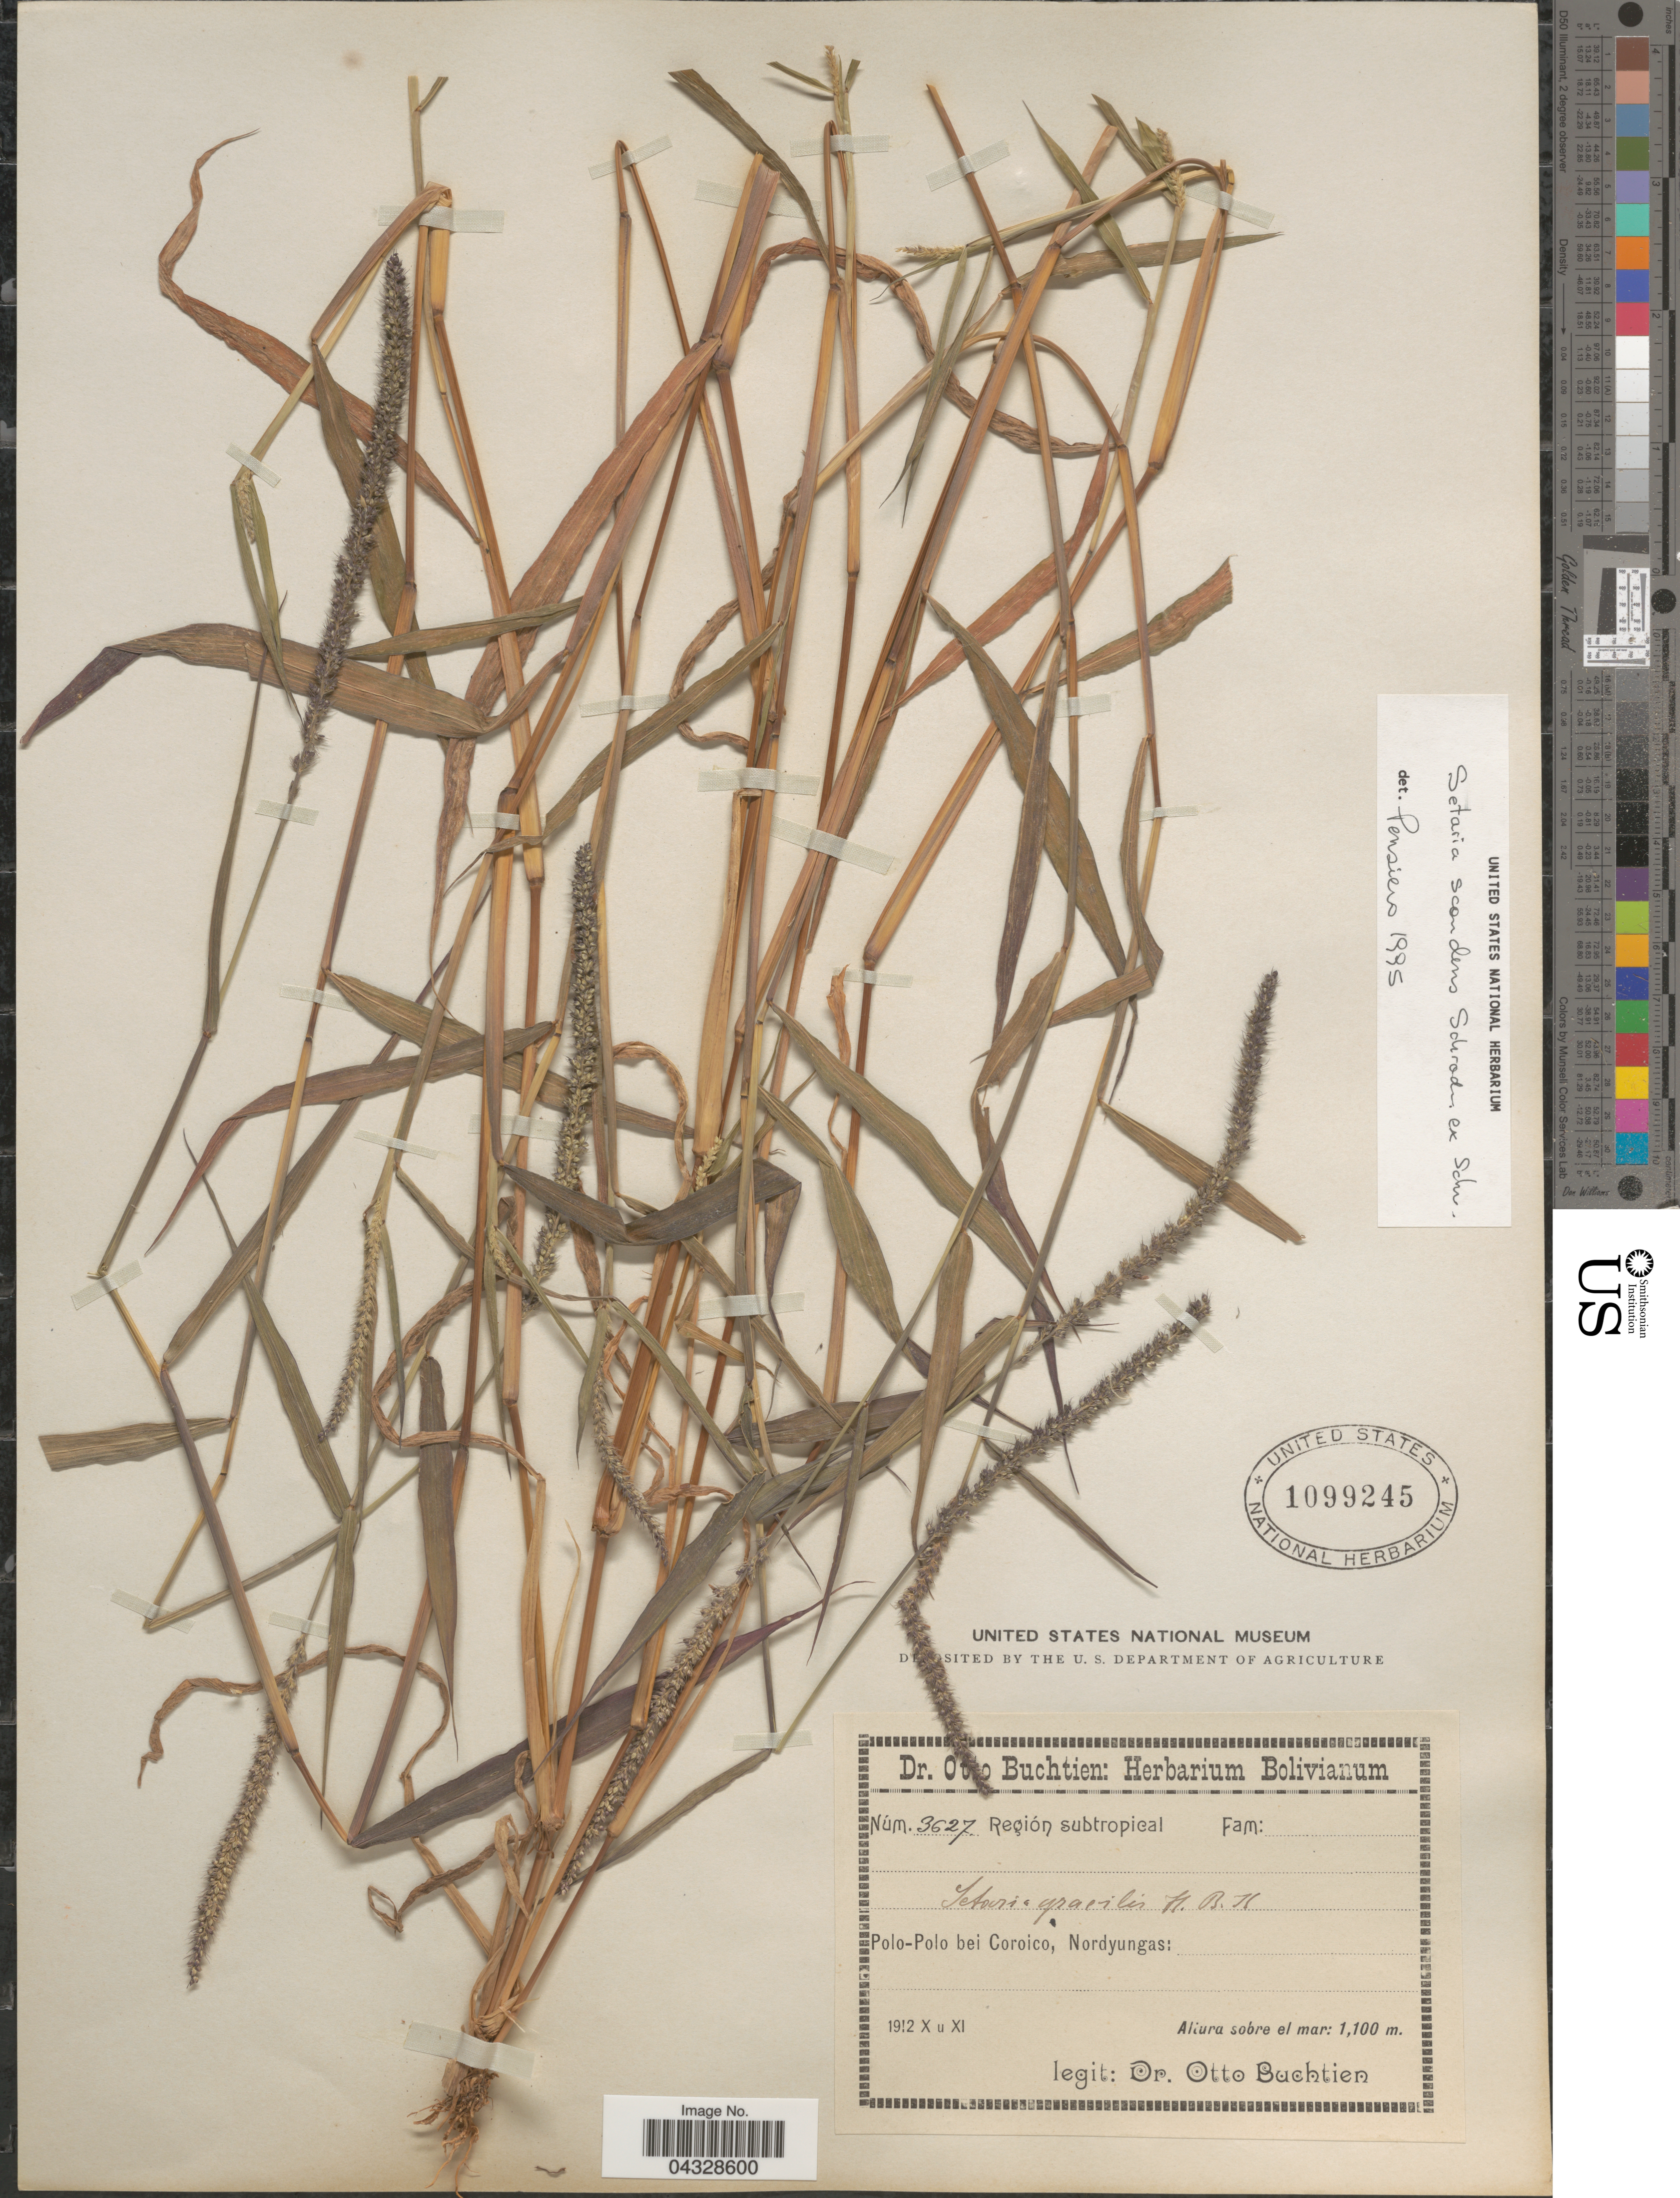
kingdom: Plantae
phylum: Tracheophyta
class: Liliopsida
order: Poales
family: Poaceae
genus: Setaria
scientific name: Setaria scandens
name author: Schrad. ex Schult.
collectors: O. Buchtien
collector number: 3627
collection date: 1912-10/1912-11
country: Bolivia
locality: Región subtropical. Polo-Polo bei Coroico, Nordyungas.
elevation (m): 1100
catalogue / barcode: US 1099245